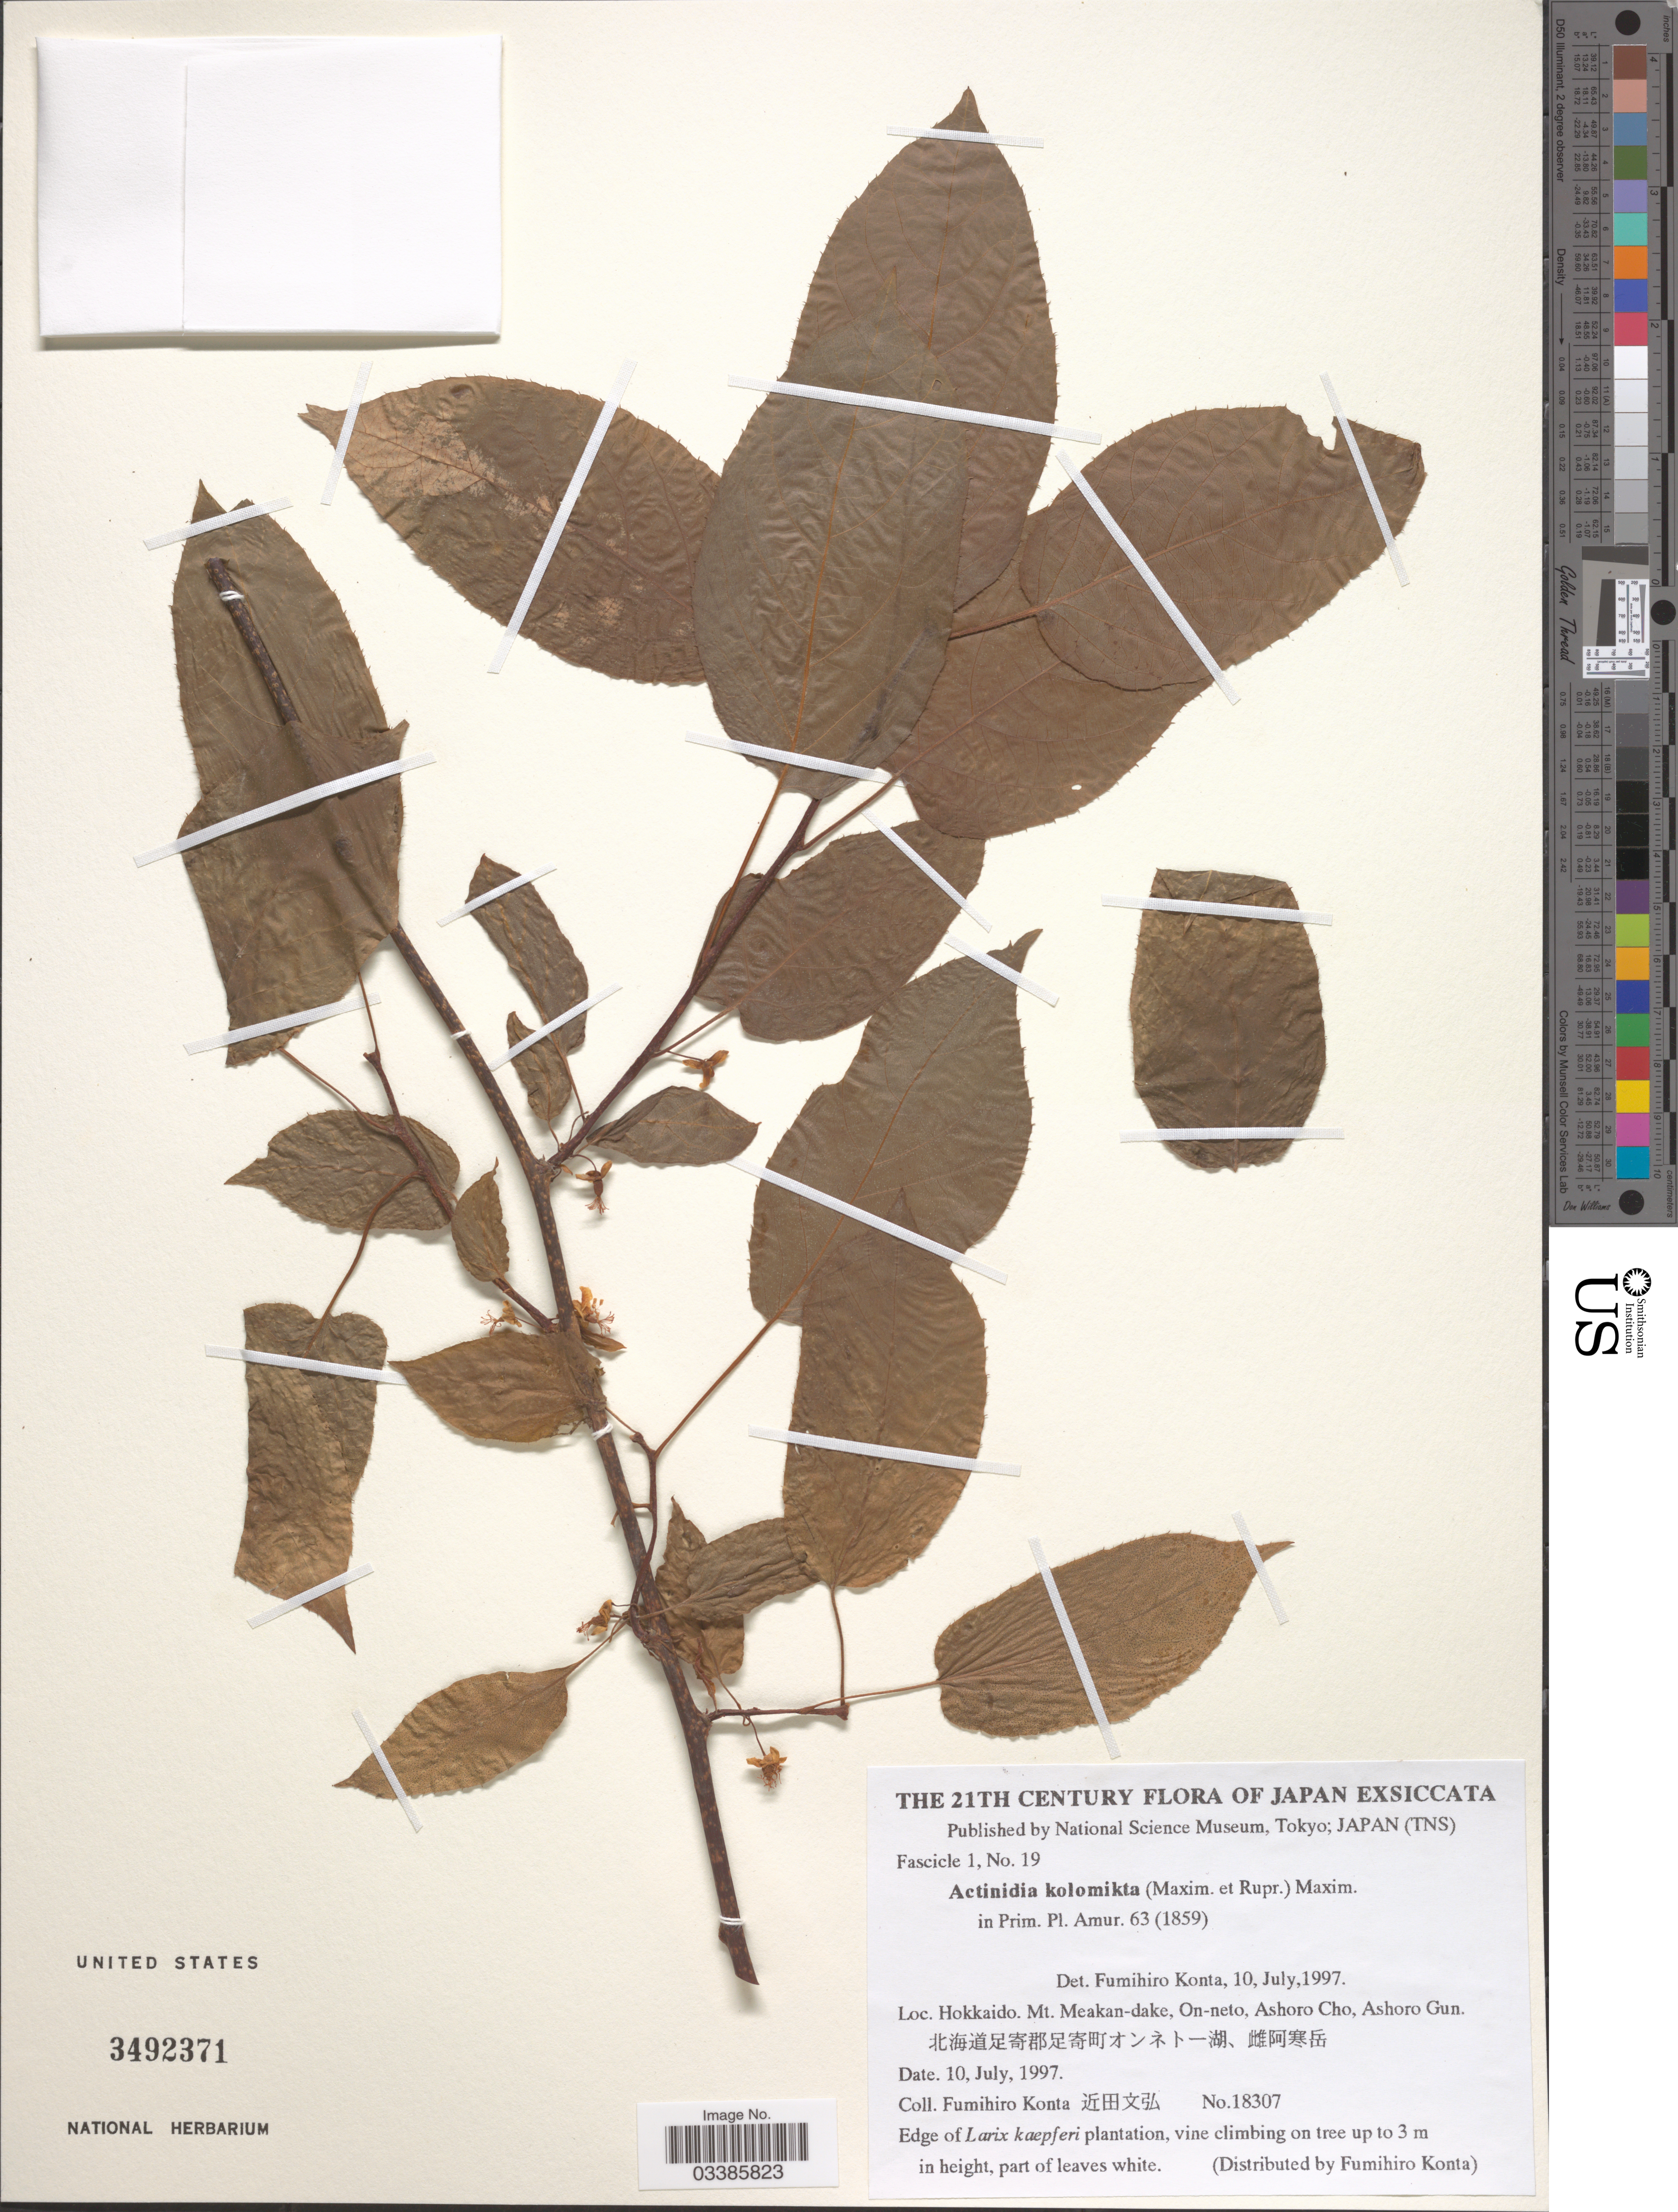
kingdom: Plantae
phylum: Tracheophyta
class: Magnoliopsida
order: Ericales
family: Actinidiaceae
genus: Actinidia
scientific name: Actinidia kolomikta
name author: (Rupr. & Maxim.) Maxim.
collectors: F. Konta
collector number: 18307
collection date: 1997-07-10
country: Japan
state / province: Hokkaidō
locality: Mt. Meankan-dake, On-neto, Ashoro Cho, Ashoro Gun [Foreign script] - [Foreign script].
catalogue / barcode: US 3492371